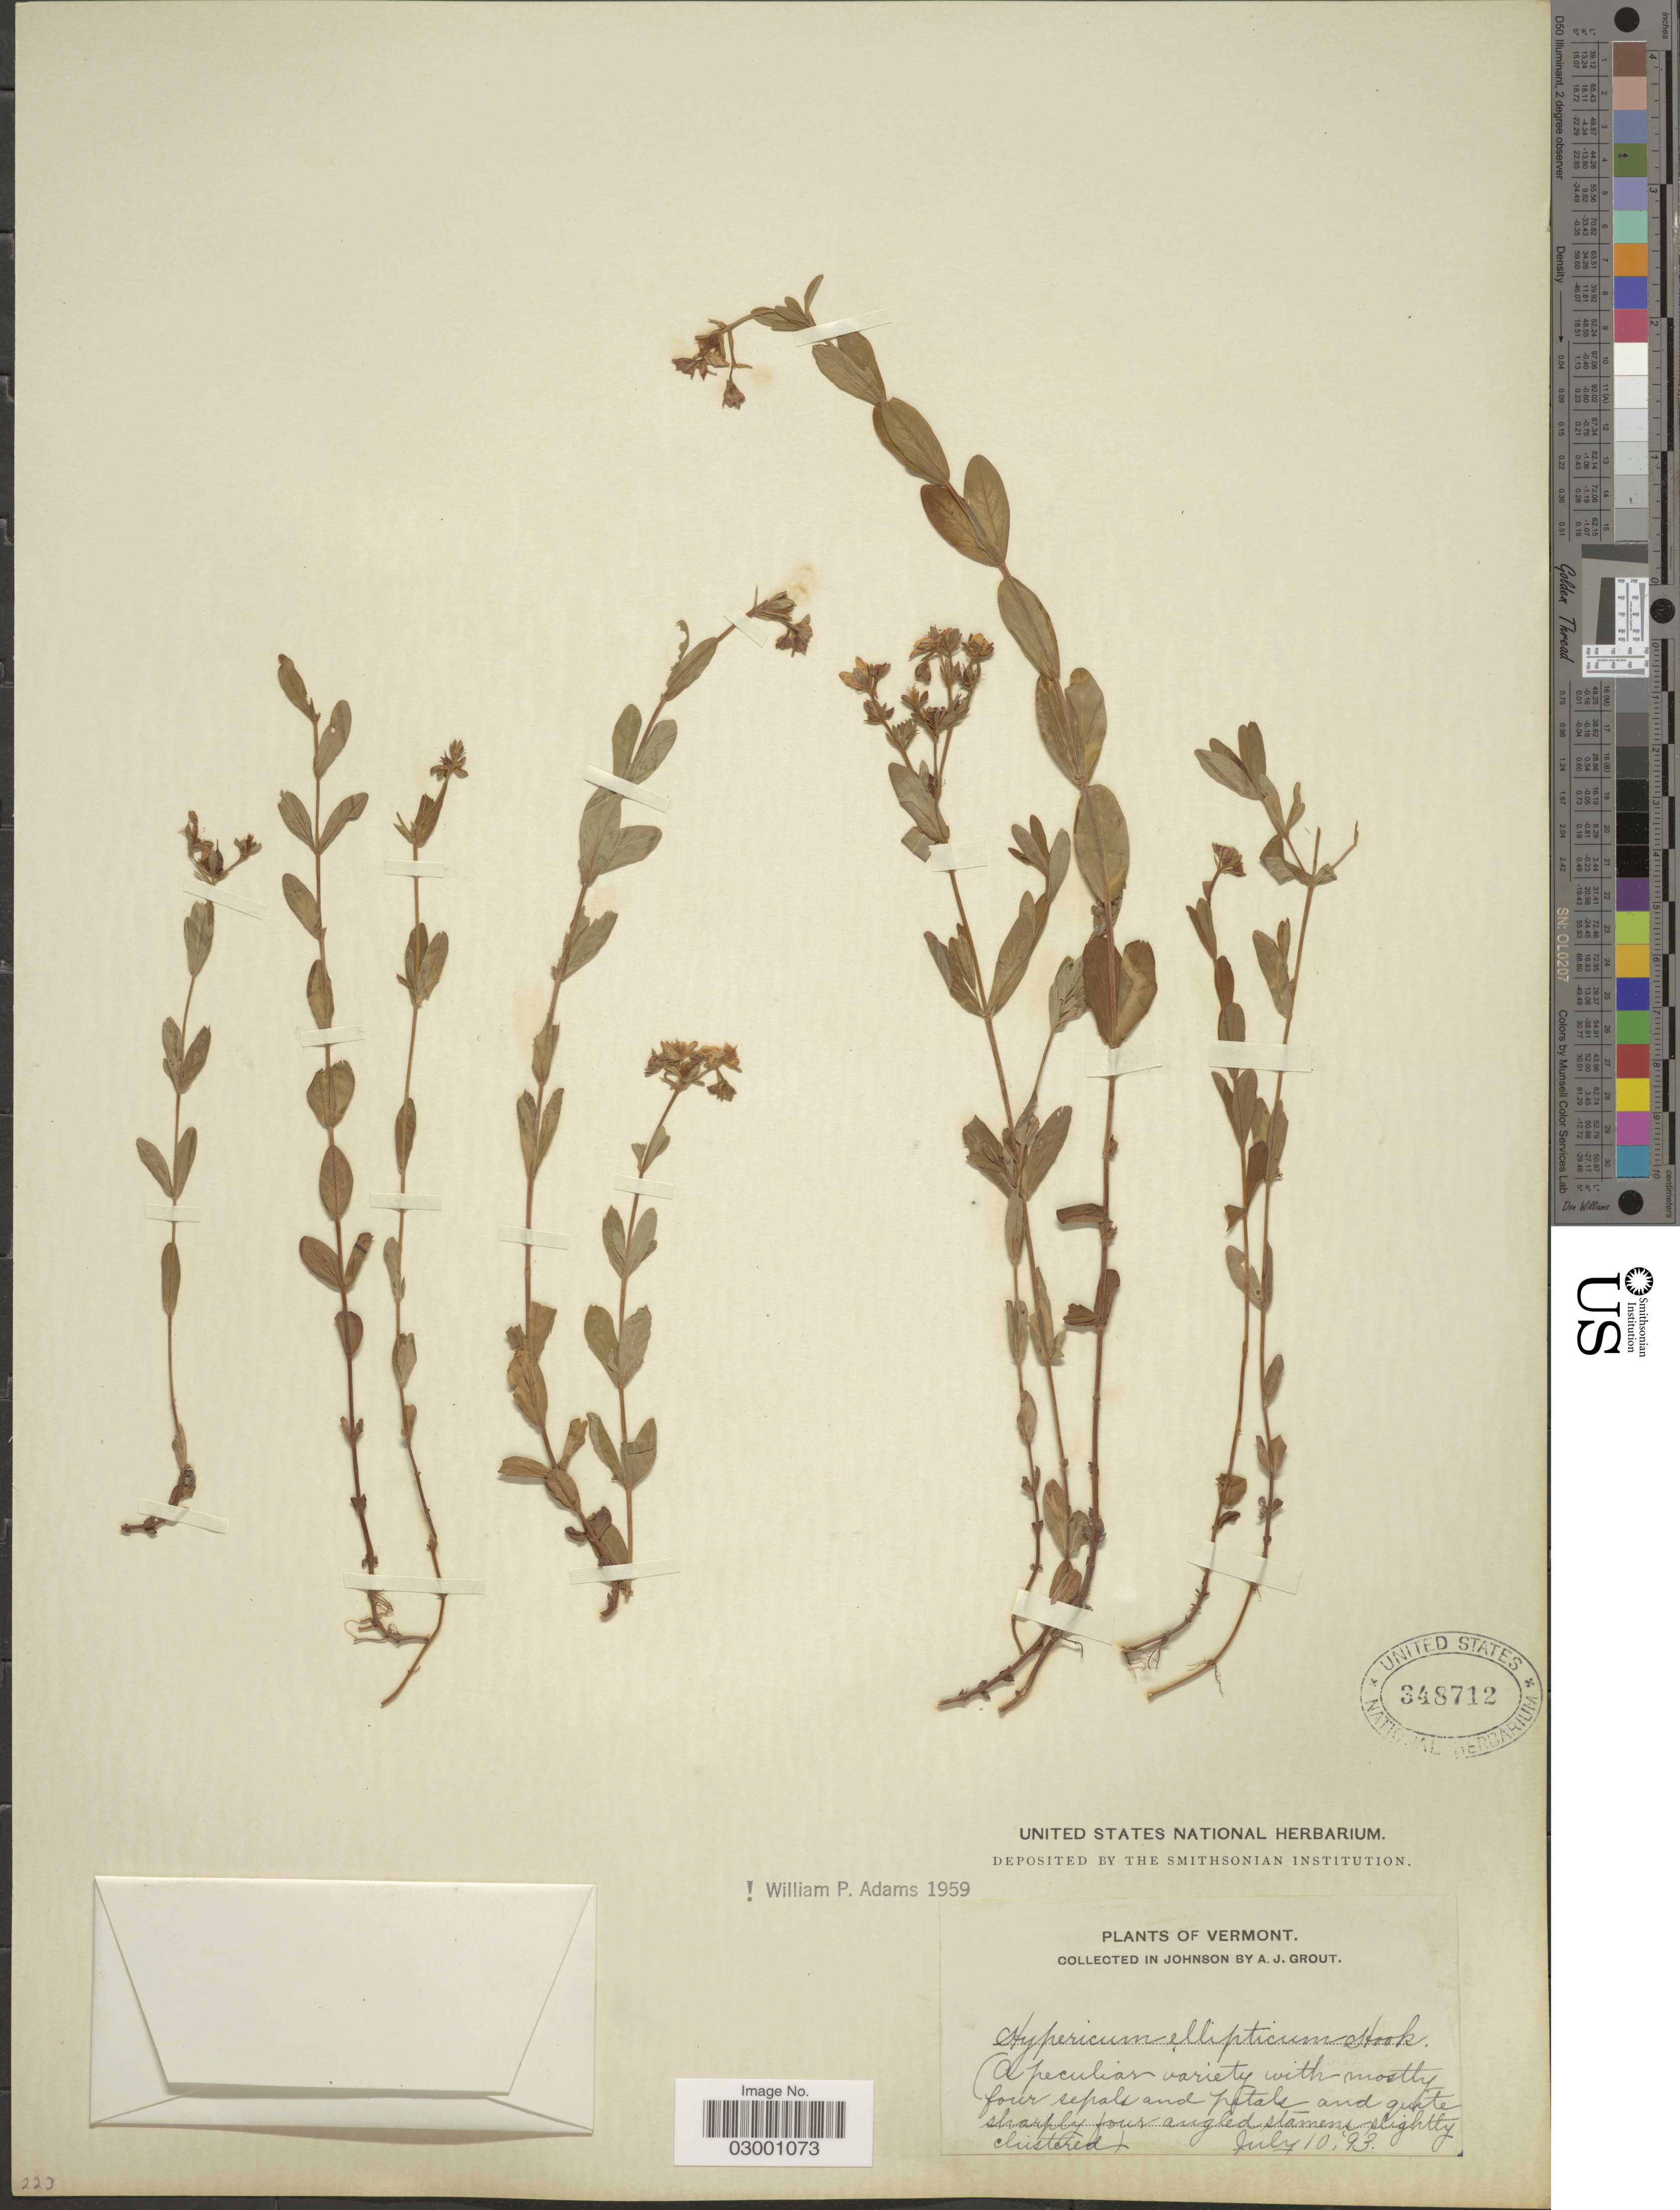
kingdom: Plantae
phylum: Tracheophyta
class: Magnoliopsida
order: Malpighiales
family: Hypericaceae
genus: Hypericum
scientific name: Hypericum ellipticum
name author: Hook.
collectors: A. J. Grout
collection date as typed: Transcribed d/m/y: 10/7/93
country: United States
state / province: Vermont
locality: In Johnson.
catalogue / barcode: US 348712